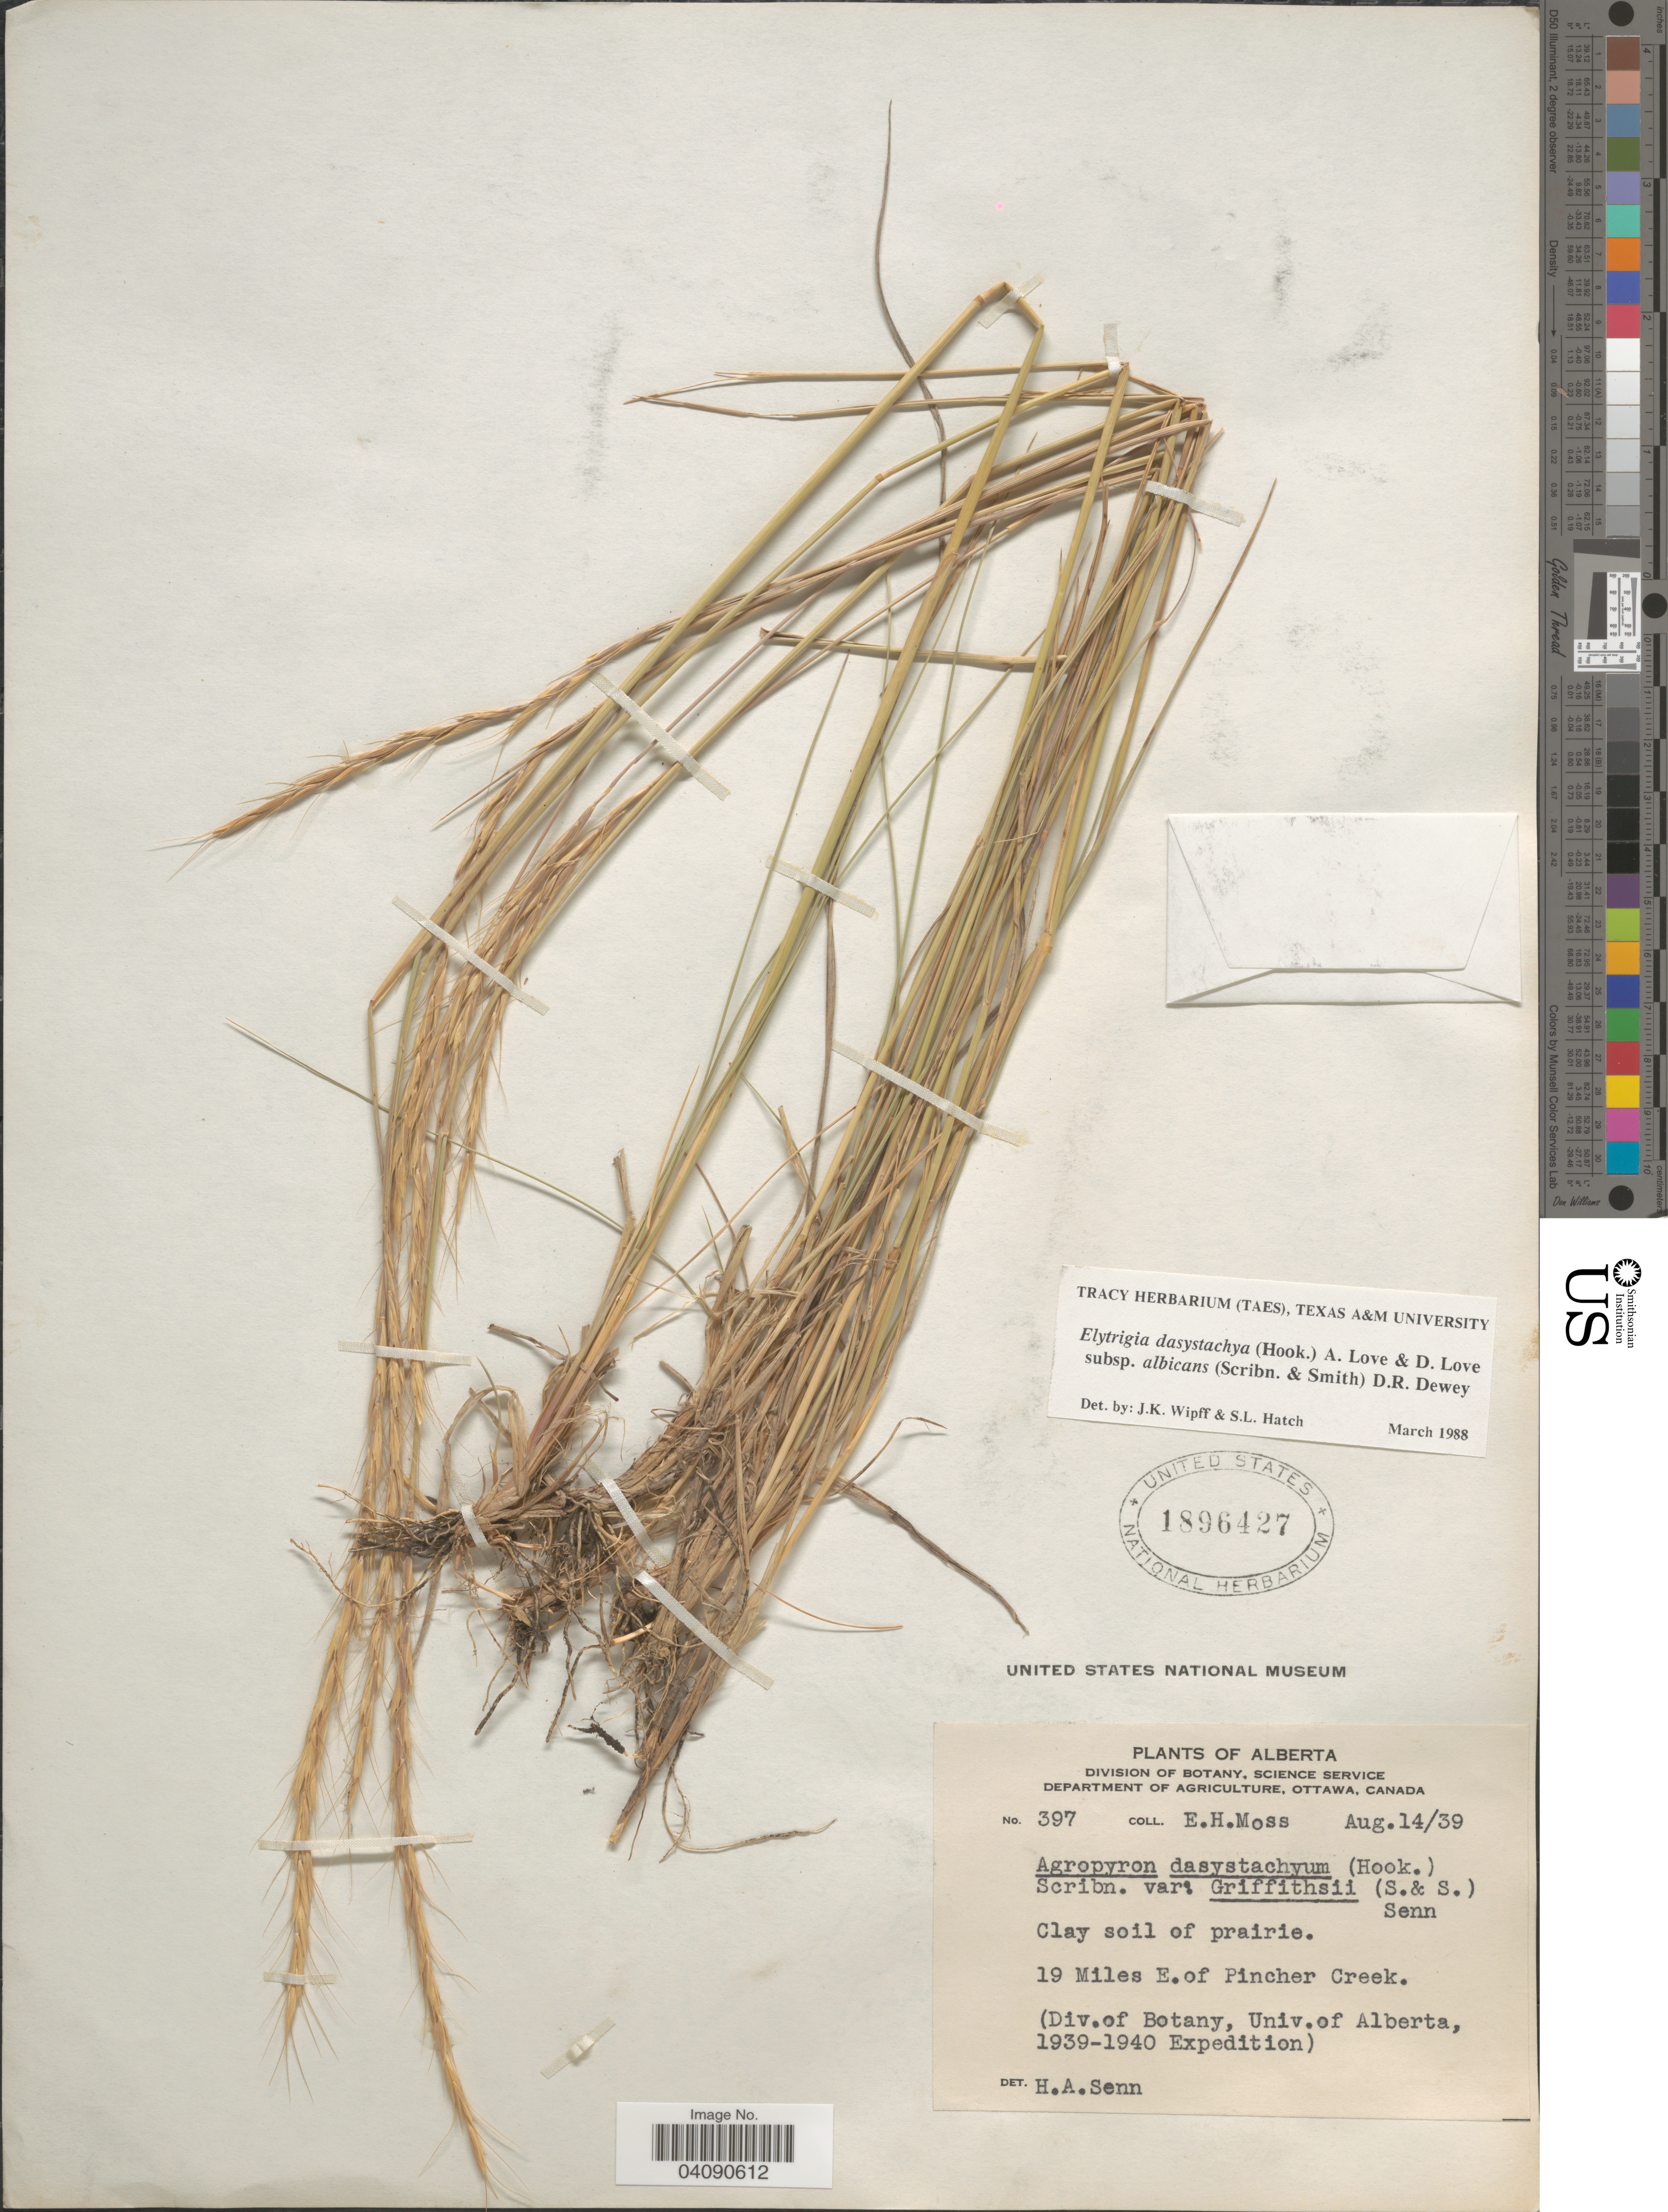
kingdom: Plantae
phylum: Tracheophyta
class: Liliopsida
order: Poales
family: Poaceae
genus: Elymus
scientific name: Elymus albicans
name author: (Scribn. & J.G. Sm.) Á. Löve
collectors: E. Moss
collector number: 397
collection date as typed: Transcribed d/m/y: 14/8/39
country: Canada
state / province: Alberta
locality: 19 Miles E. of Pincher Creek. (Div. of Botany, Univ. of Alberta, 1939-1940 Expedition).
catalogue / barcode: US 1896427